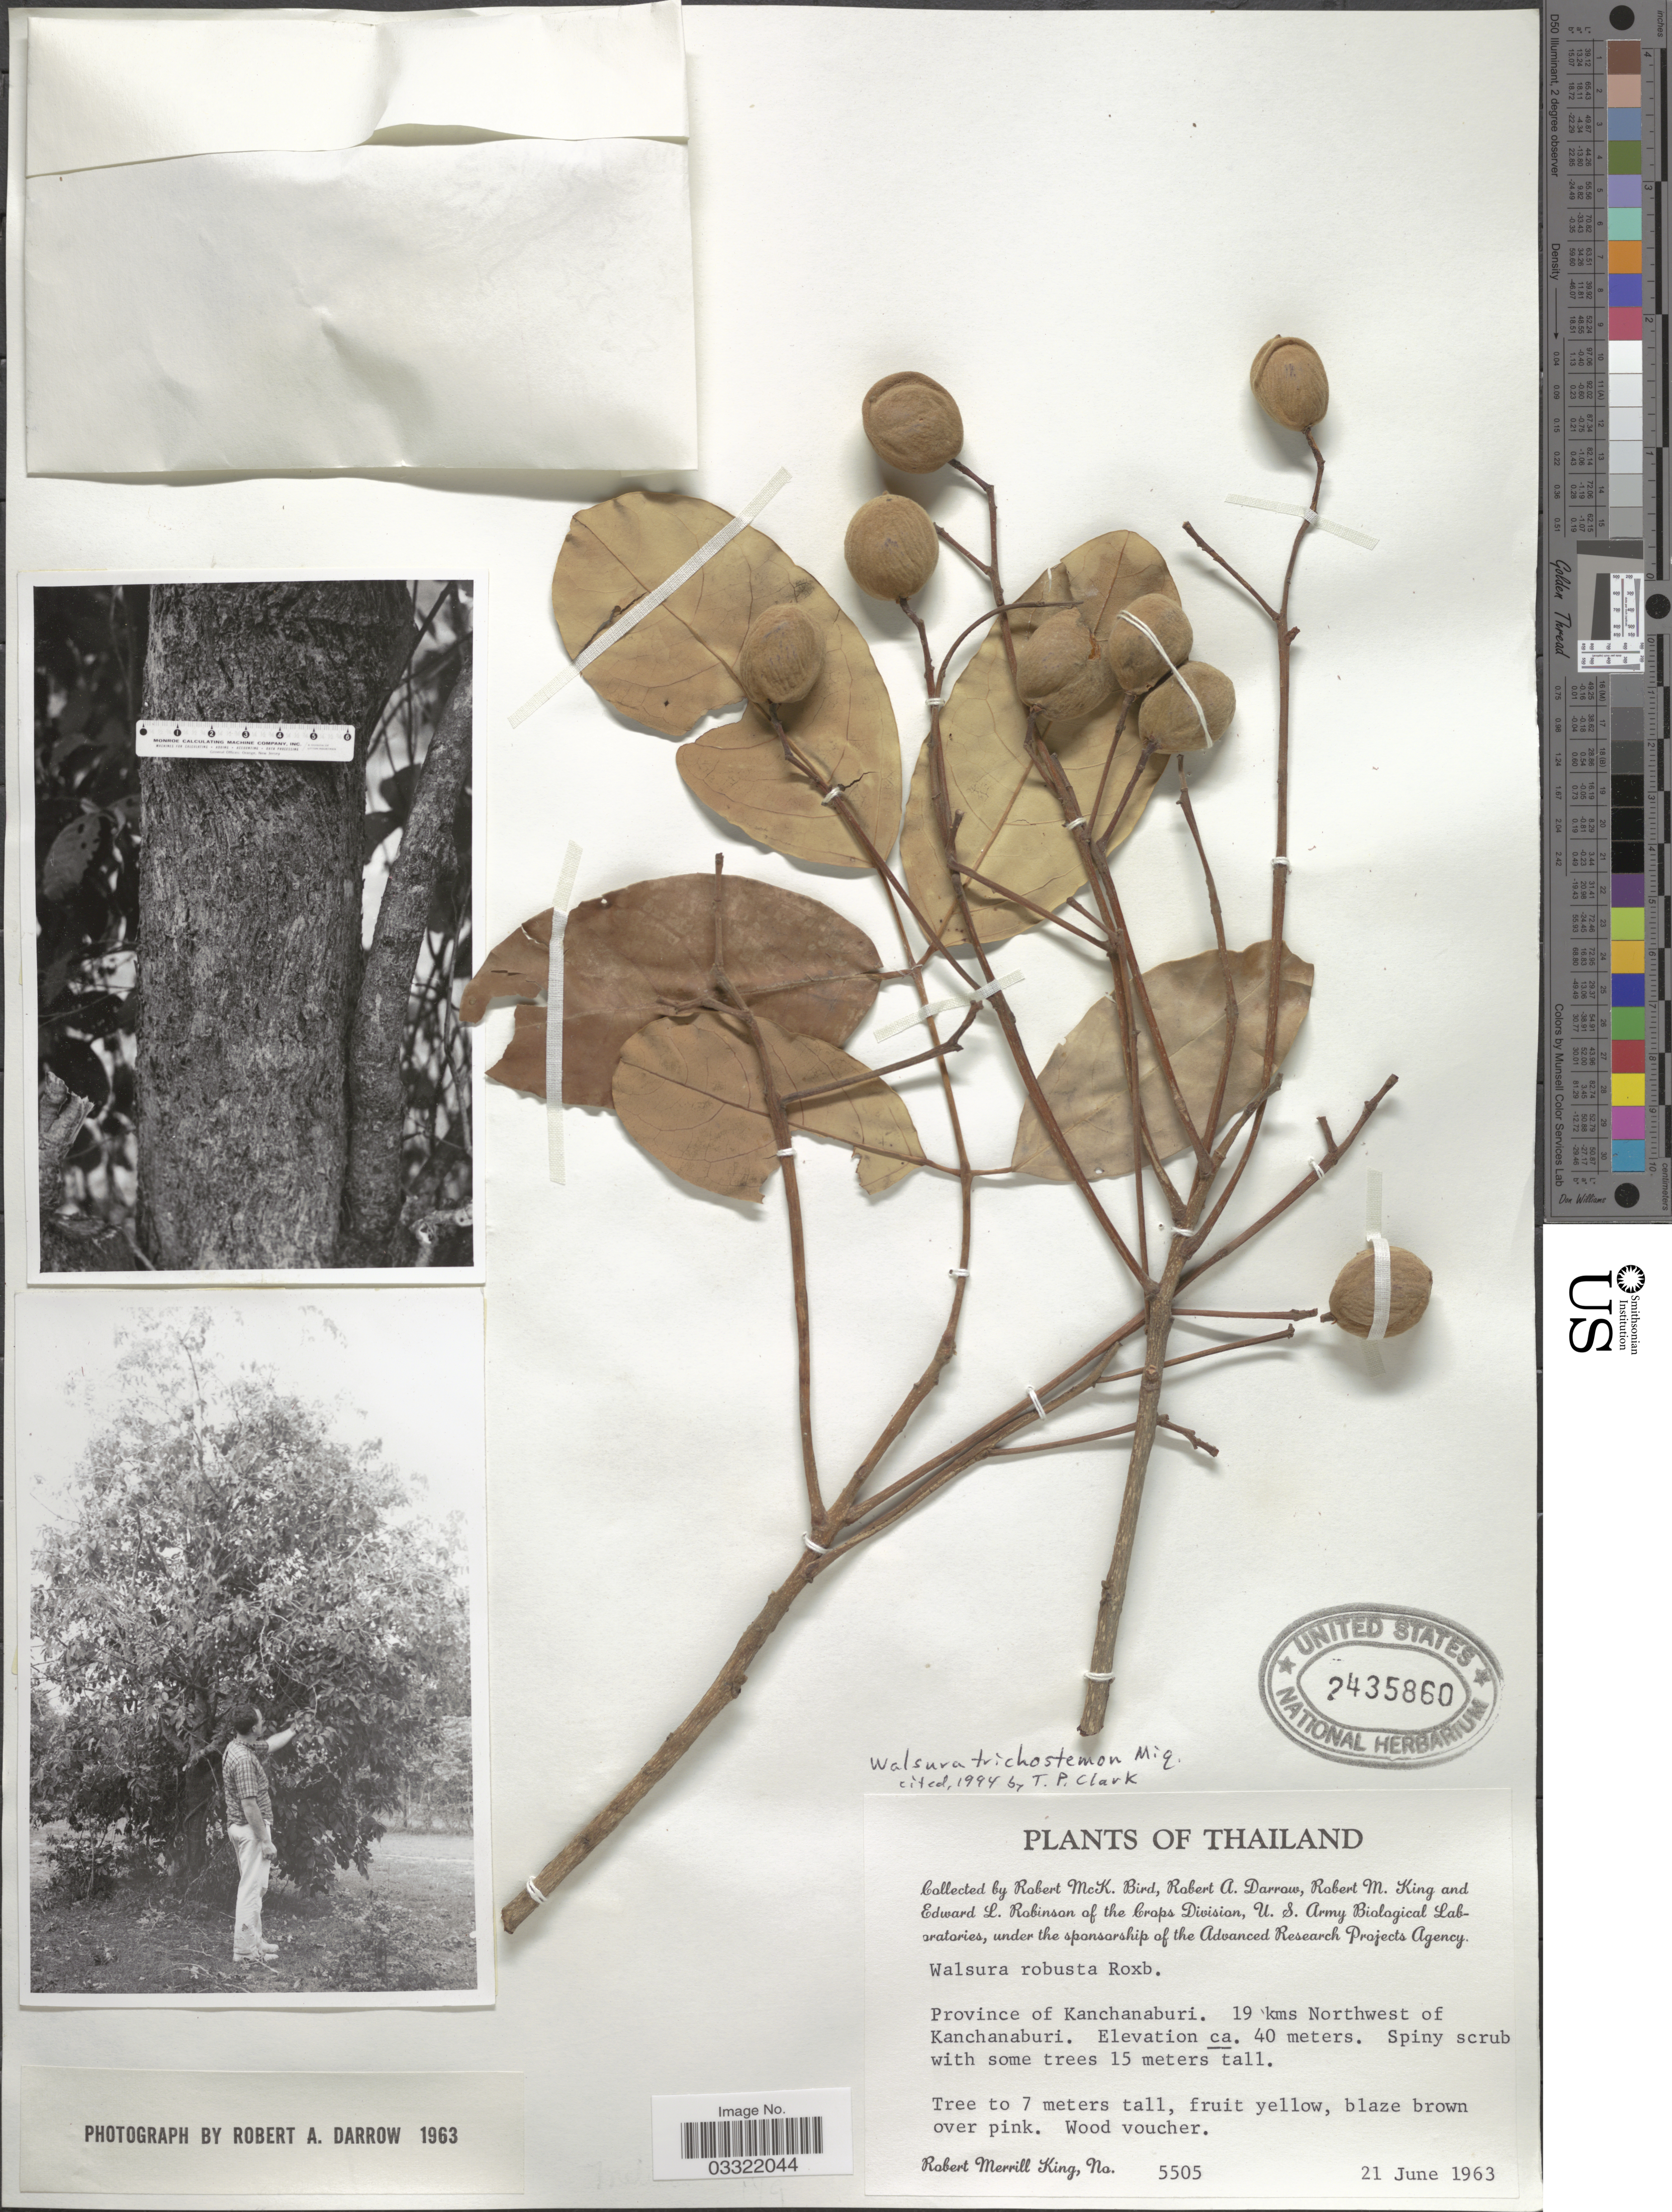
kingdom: Plantae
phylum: Tracheophyta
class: Magnoliopsida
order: Sapindales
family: Meliaceae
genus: Walsura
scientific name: Walsura trichostemon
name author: Miq.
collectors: R. M. King, R. M. Bird, R. A. Darrow & E. L. Robinson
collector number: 5505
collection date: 1963-06-21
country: Thailand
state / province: Kanchanaburi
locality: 19 kms Northwest of Kanchanaburi.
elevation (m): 40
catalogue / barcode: US 2435860